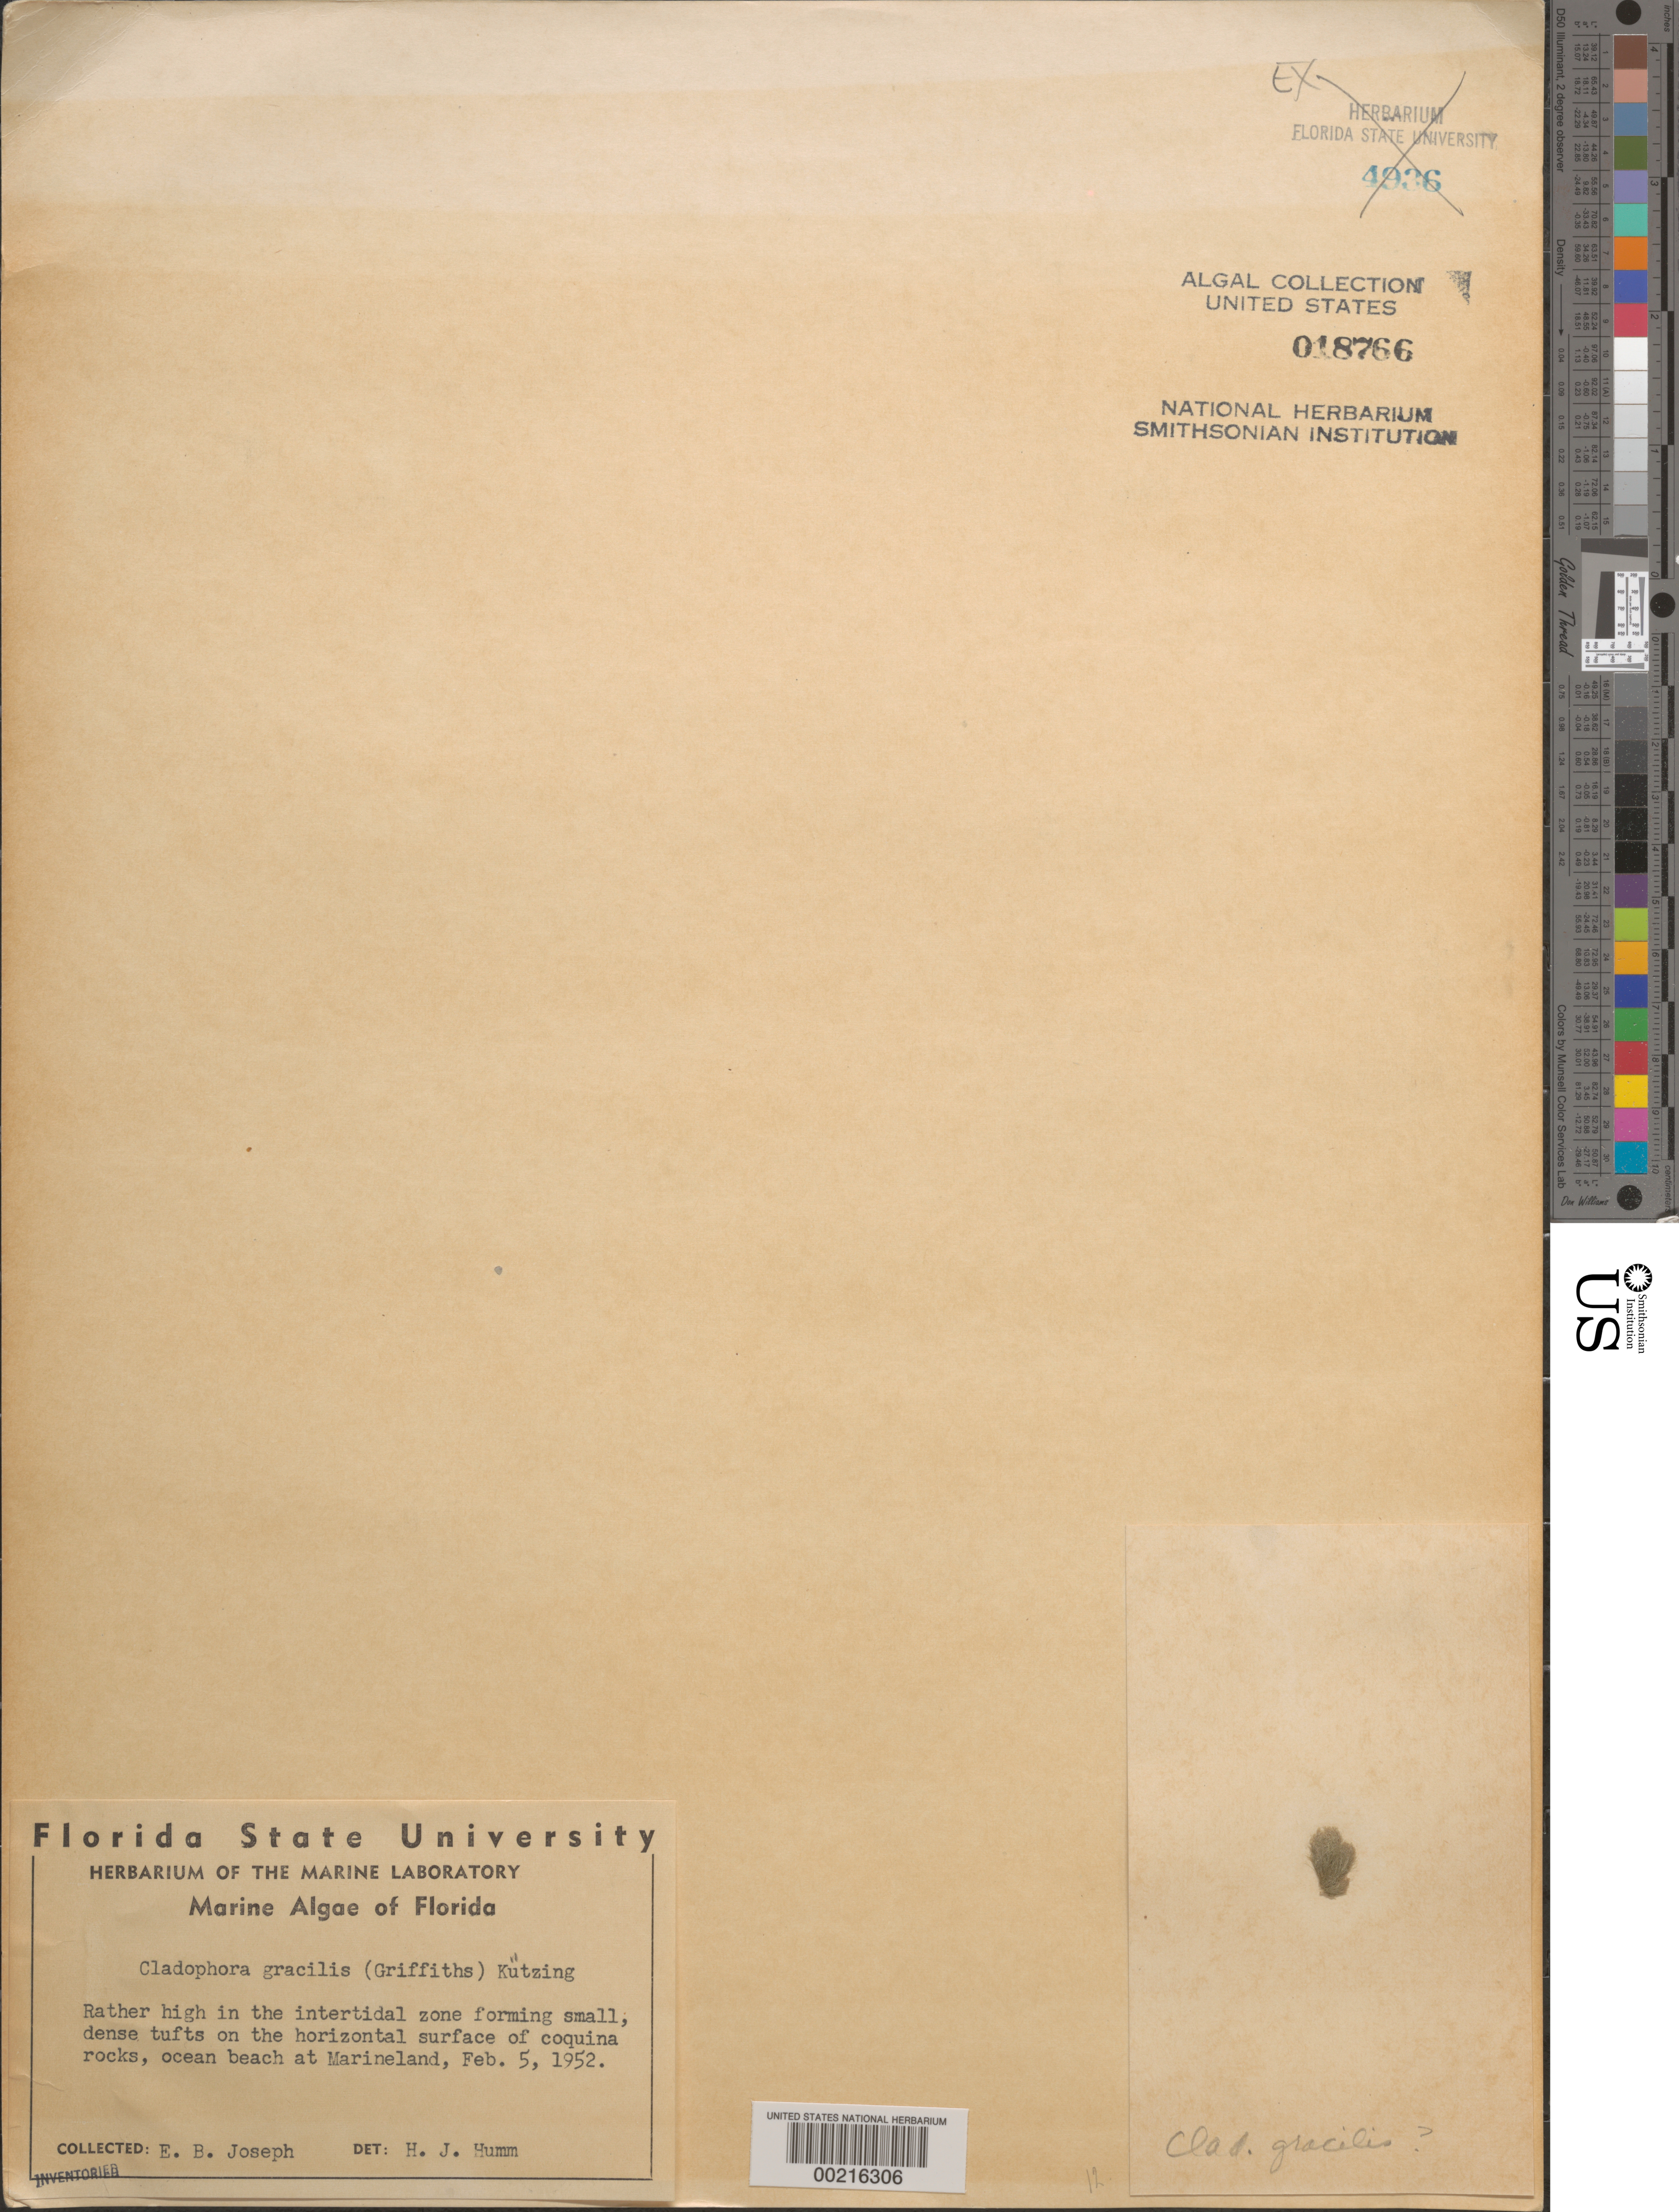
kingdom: Plantae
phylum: Chlorophyta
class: Ulvophyceae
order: Cladophorales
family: Cladophoraceae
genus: Cladophora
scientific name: Cladophora gracilis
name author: (Griff.) Kütz.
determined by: Humm, Harold J.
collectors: E. Joseph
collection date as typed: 05 Feb 1952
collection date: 1952-02-05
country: United States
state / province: Florida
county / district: Saint Johns County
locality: Marineland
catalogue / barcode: US 18766